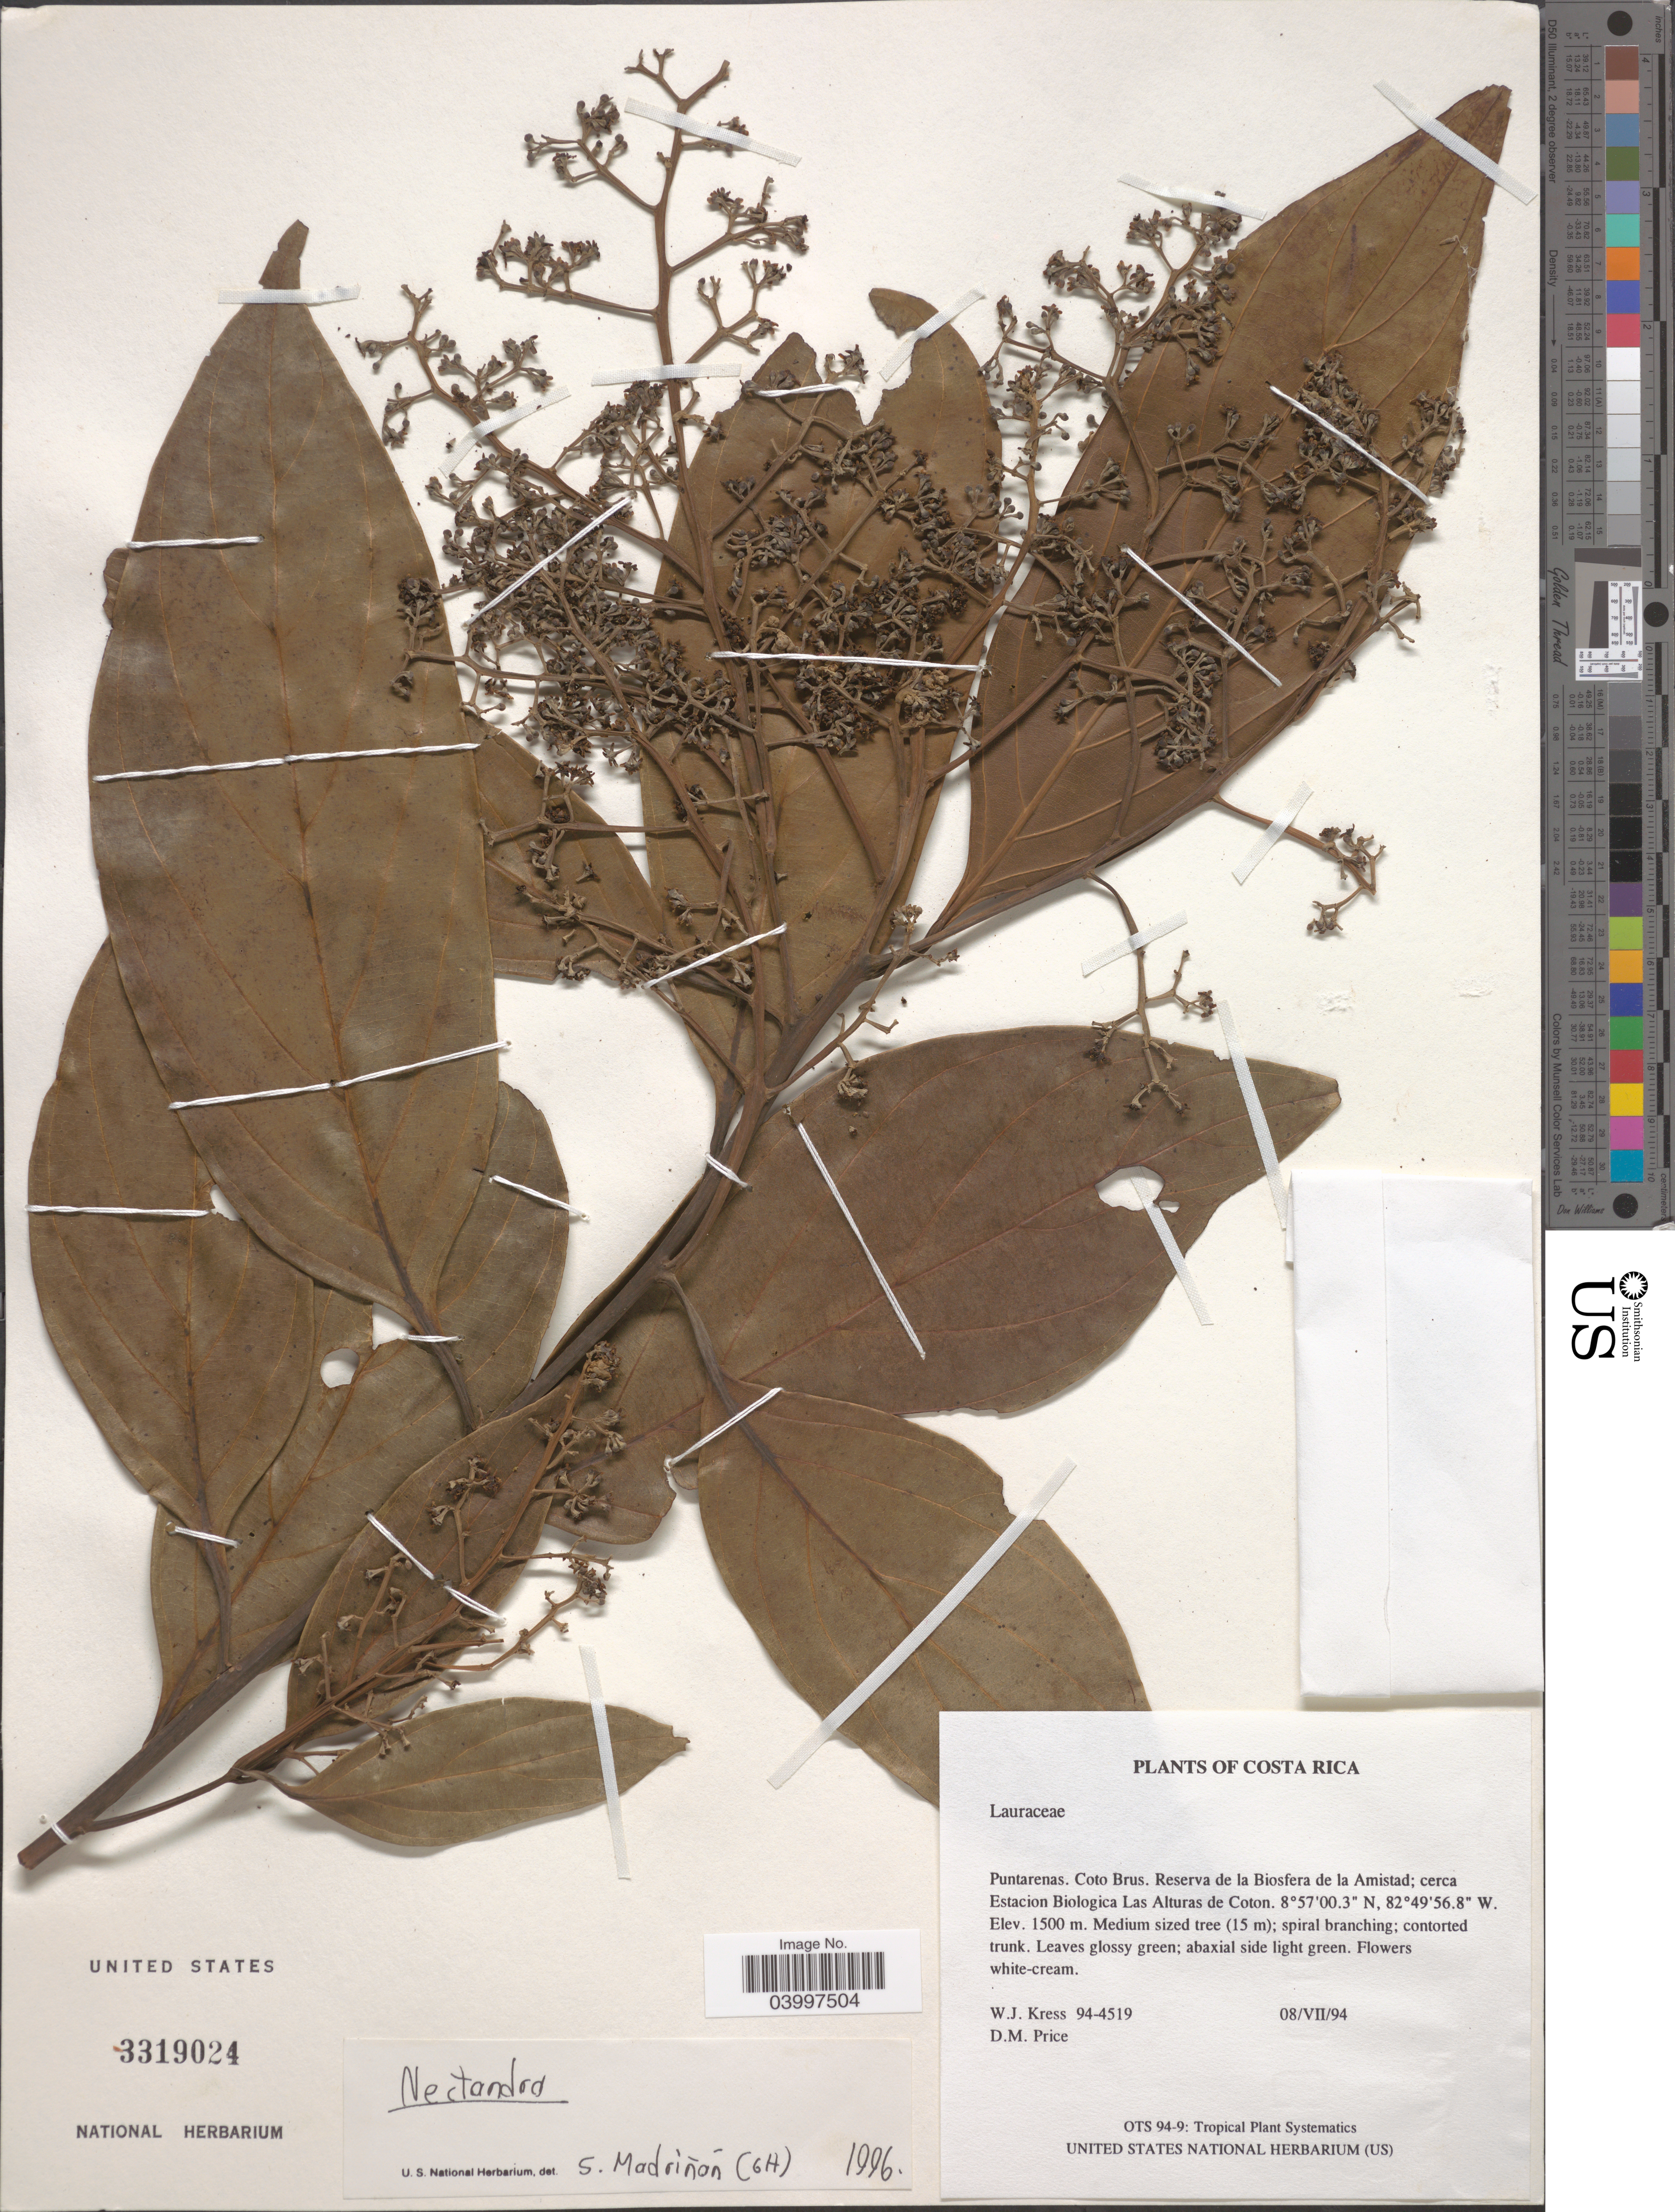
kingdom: Plantae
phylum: Tracheophyta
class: Magnoliopsida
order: Laurales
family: Lauraceae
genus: Nectandra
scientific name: Nectandra sp.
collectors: W. J. Kress & D. M. Price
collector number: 94-4519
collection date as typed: Transcribed d/m/y: 8/7/94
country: Costa Rica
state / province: Puntarenas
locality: Coto Brus. Reserva de la Biosfera de la Amistad; cerca Estacion Biologica Las Alturas de Coton.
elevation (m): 1500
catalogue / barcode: US 3319024